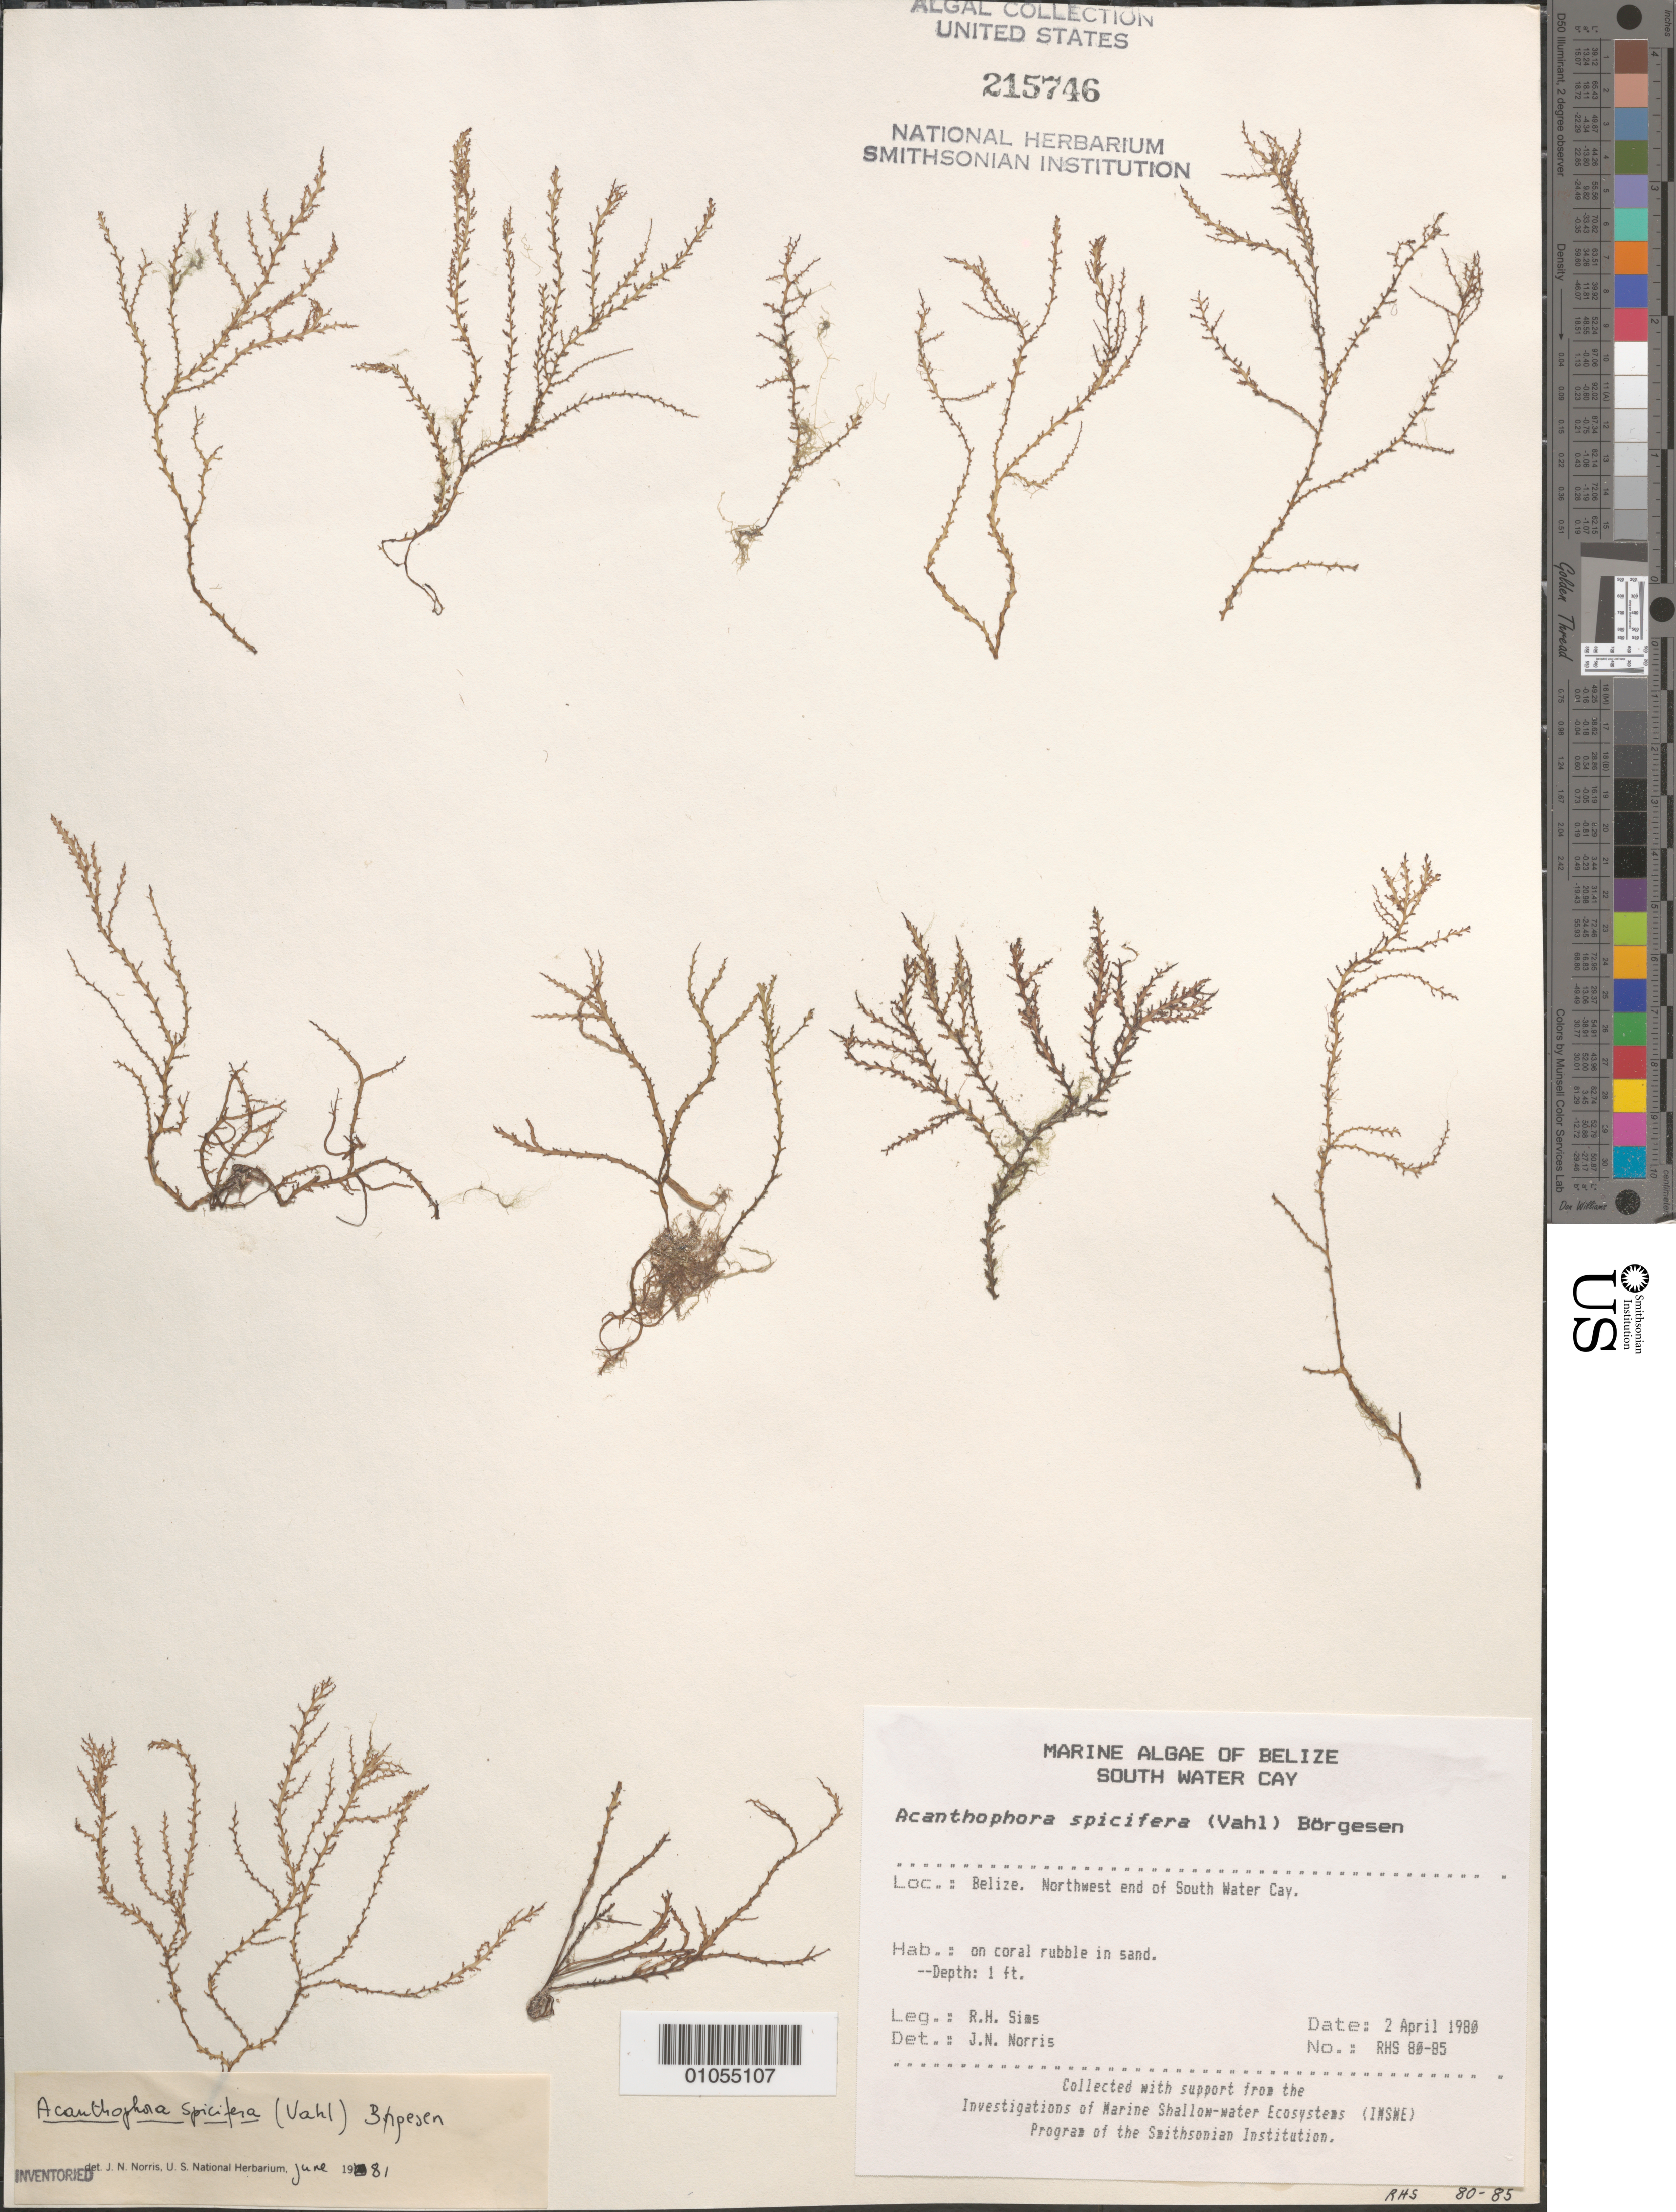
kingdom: Plantae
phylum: Rhodophyta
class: Florideophyceae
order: Ceramiales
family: Rhodomelaceae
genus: Acanthophora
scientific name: Acanthophora spicifera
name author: (Vahl) Børgesen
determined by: Norris, James N.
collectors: R. H. Sims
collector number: RHS 80-85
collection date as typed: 02 Apr 1980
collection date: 1980-04-02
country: Belize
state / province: Stann Creek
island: South Water Cay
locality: Northwest end of South Water Cay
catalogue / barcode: US 215746